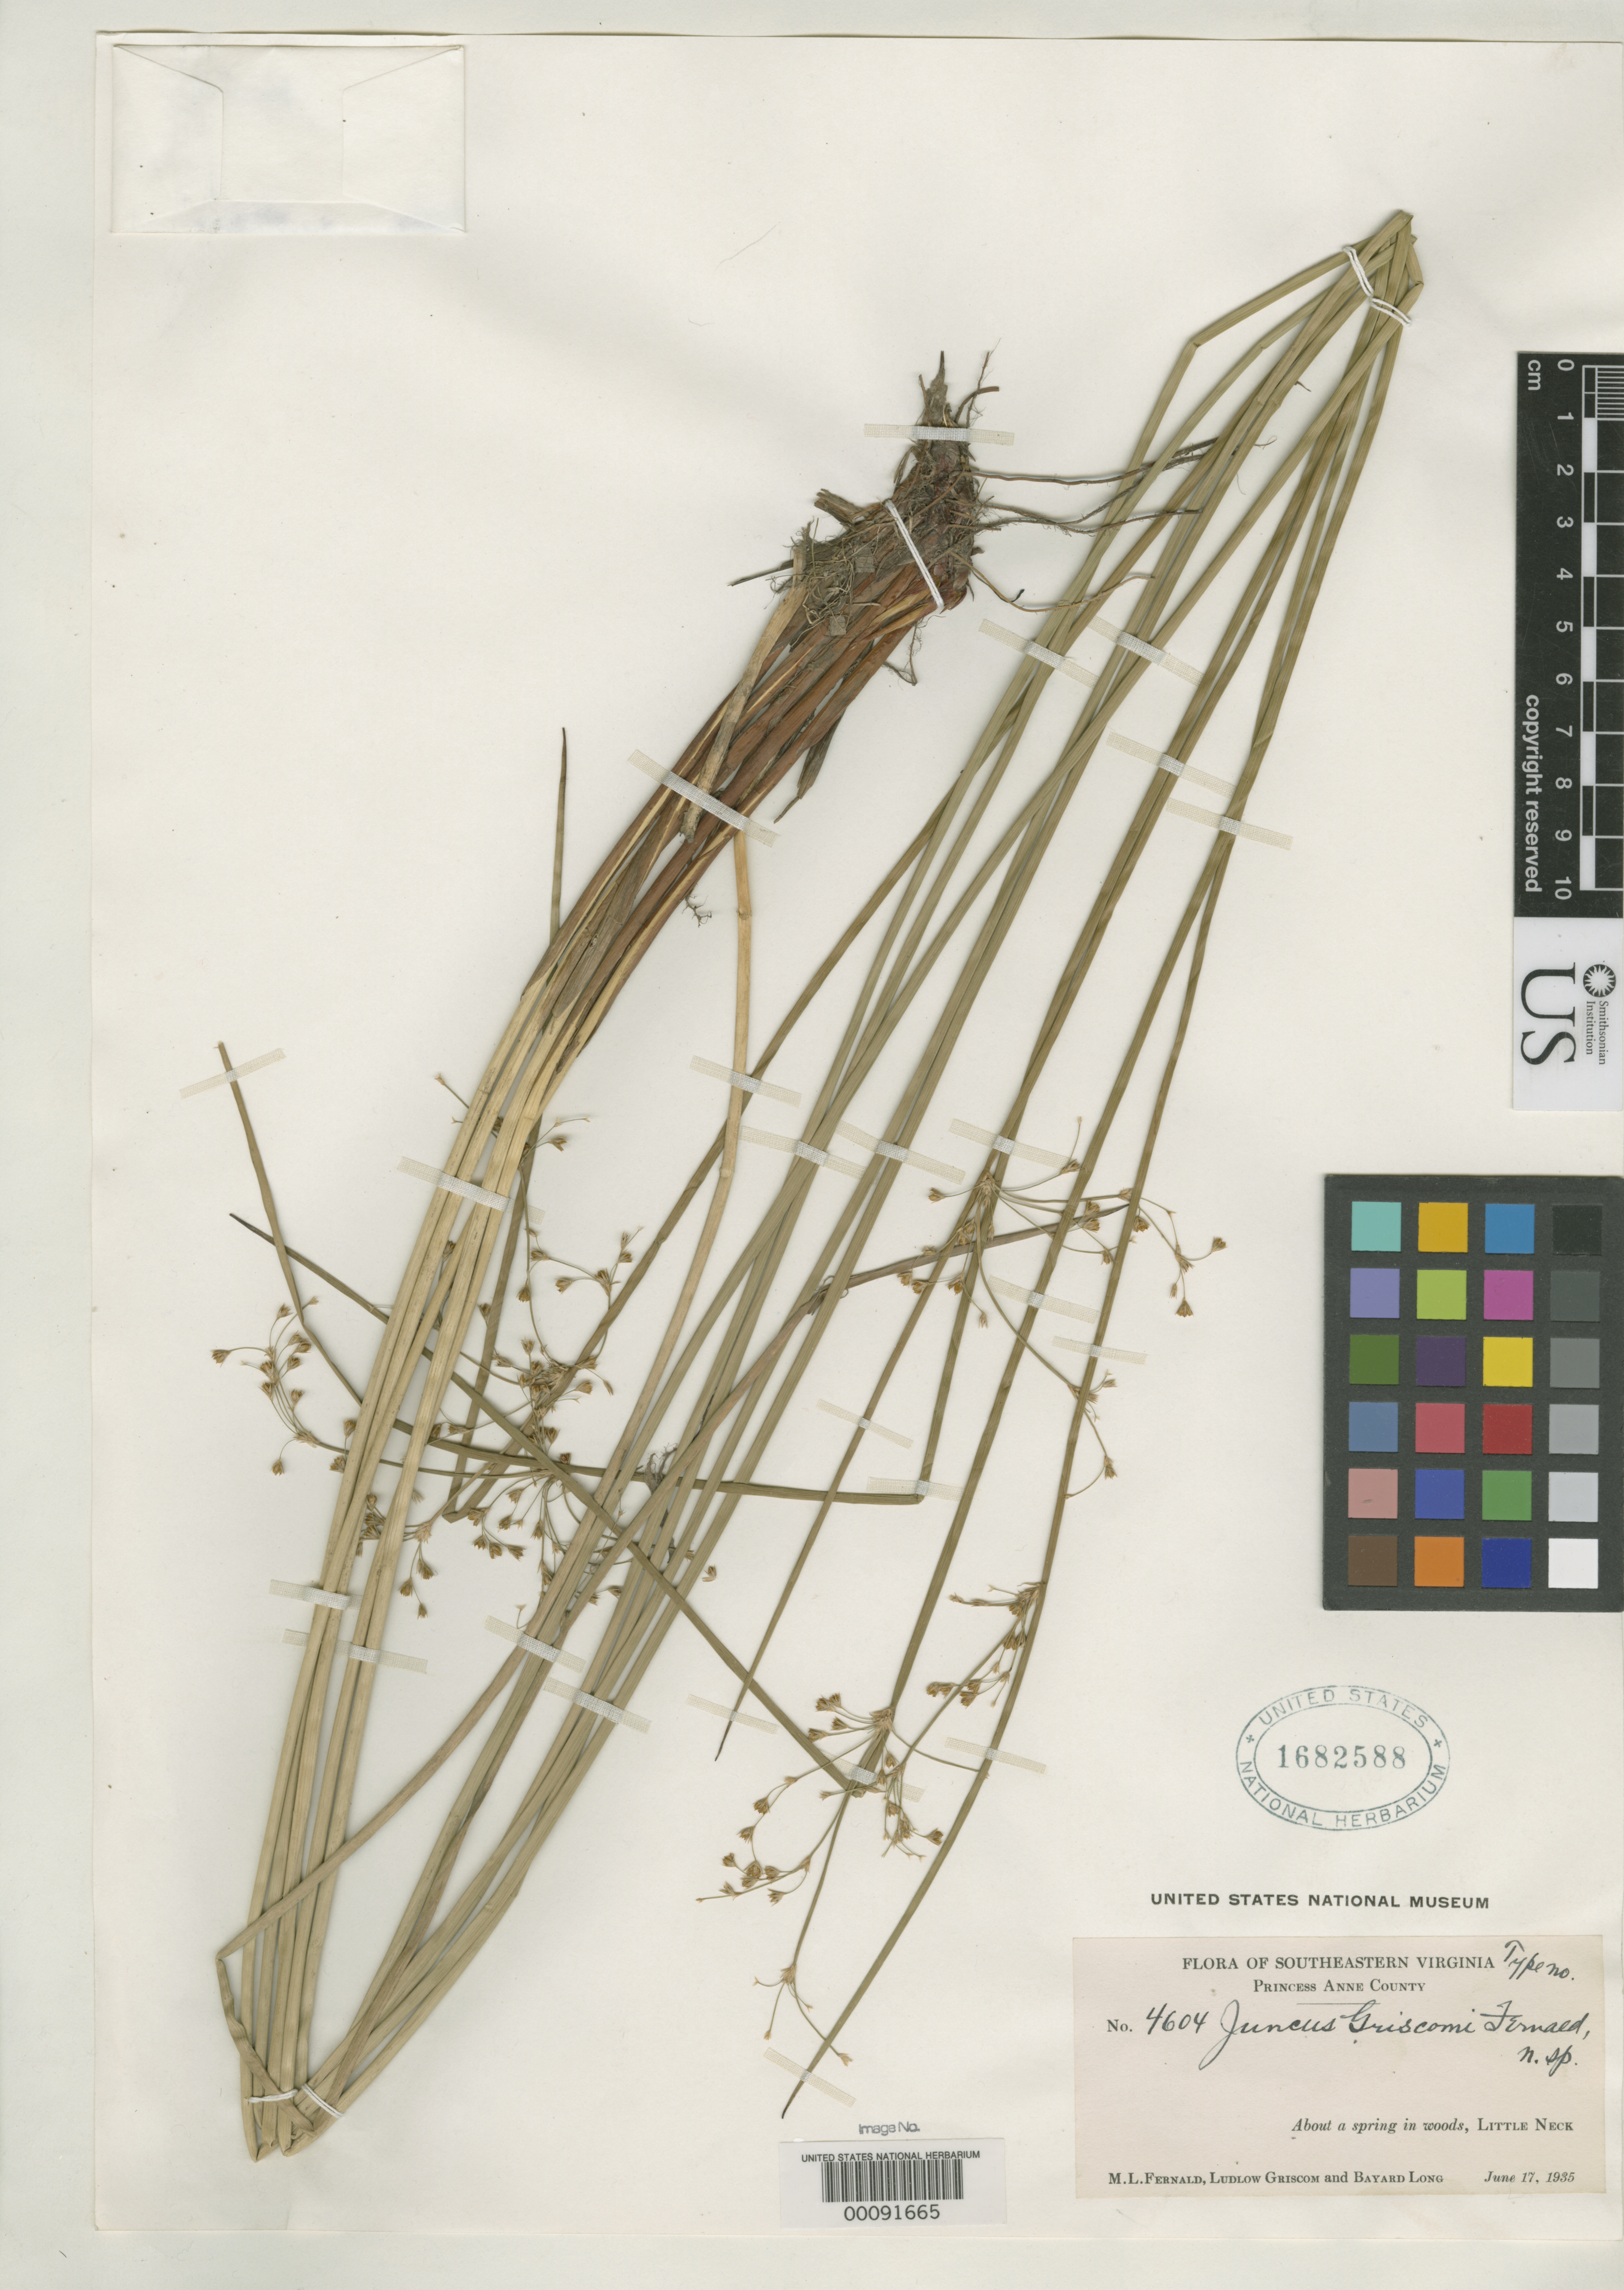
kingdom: Plantae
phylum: Tracheophyta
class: Liliopsida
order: Poales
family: Juncaceae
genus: Juncus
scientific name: Juncus griscomi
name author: Fernald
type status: Isotype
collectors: M. L. Fernald, L. Griscom & B. H. Long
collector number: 4604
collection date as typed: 17 Jun 1935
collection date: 1935-06-17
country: United States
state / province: Virginia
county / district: City of Virginia Beach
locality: Little Neck.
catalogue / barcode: US 1682588